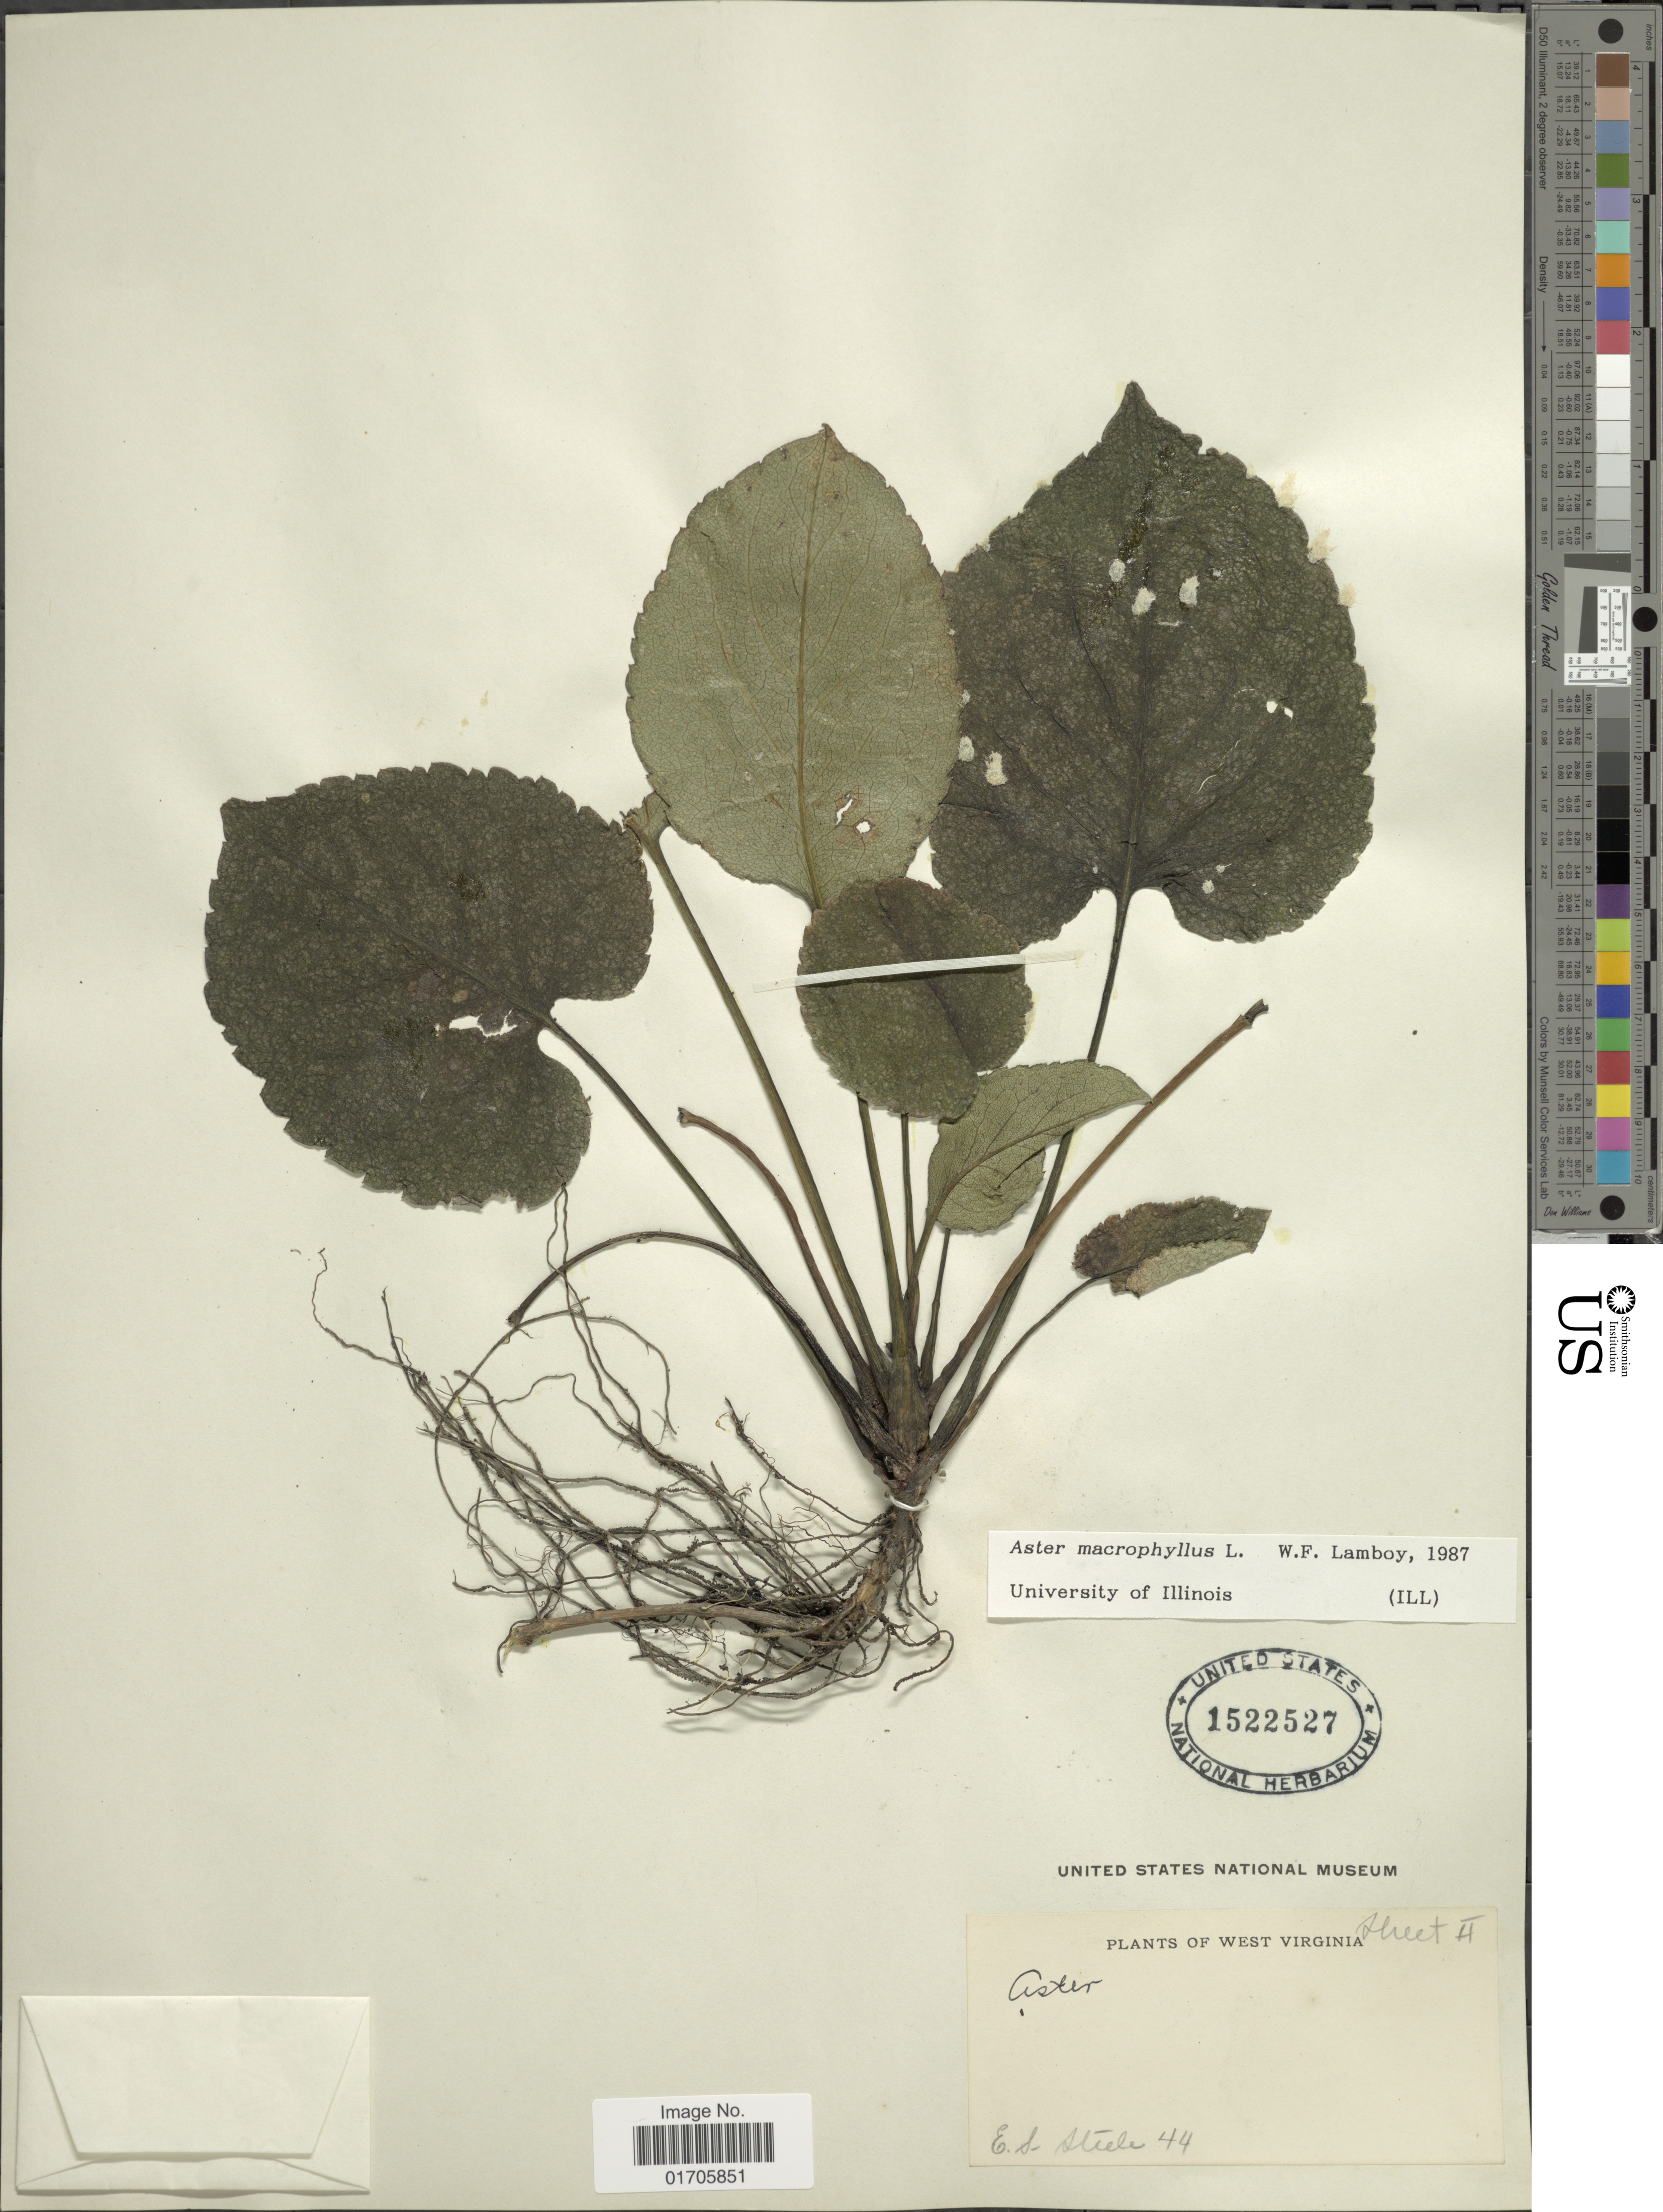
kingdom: Plantae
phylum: Tracheophyta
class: Magnoliopsida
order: Asterales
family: Asteraceae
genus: Eurybia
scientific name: Eurybia macrophylla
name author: (L.) Cass.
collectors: E. Steele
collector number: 44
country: United States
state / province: West Virginia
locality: West Virginia.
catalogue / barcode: US 1522527